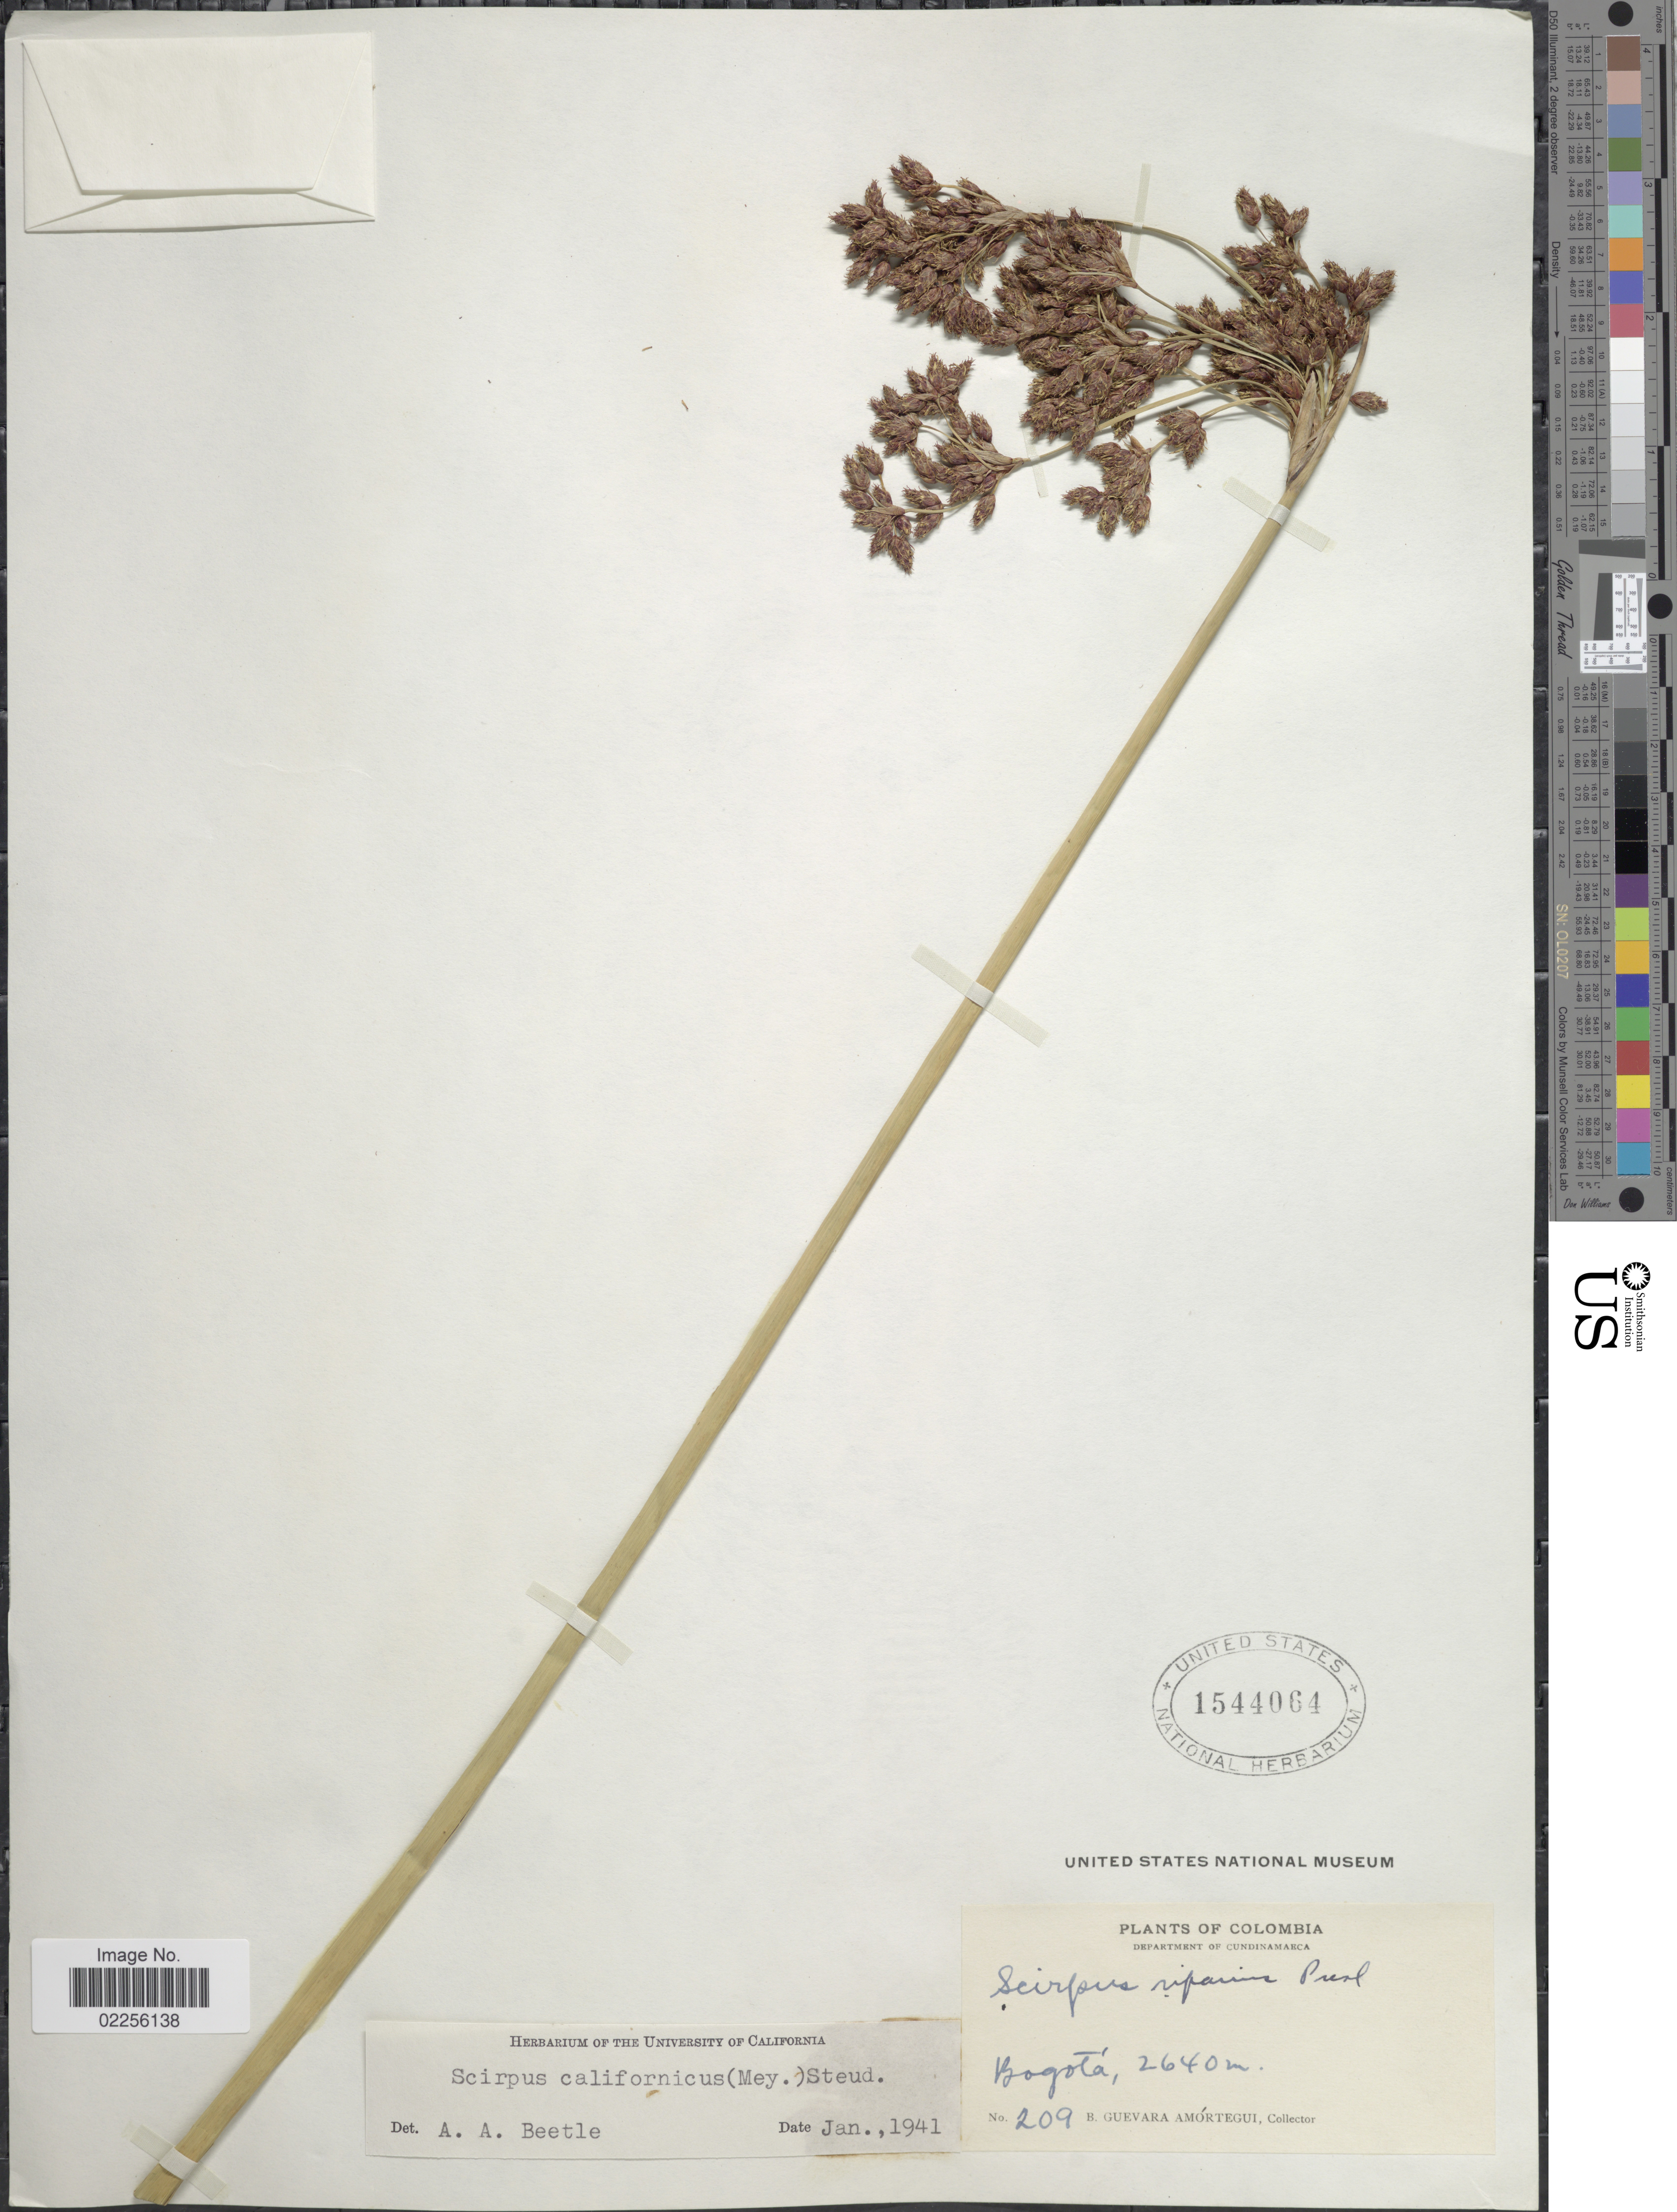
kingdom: Plantae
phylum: Tracheophyta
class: Liliopsida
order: Poales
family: Cyperaceae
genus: Schoenoplectus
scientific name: Schoenoplectus californicus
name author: (C.A. Mey.) Soják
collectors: B. Guevara Amortegui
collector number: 209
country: Colombia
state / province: Cundinamarca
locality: Bogotá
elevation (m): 2640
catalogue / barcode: US 1544064